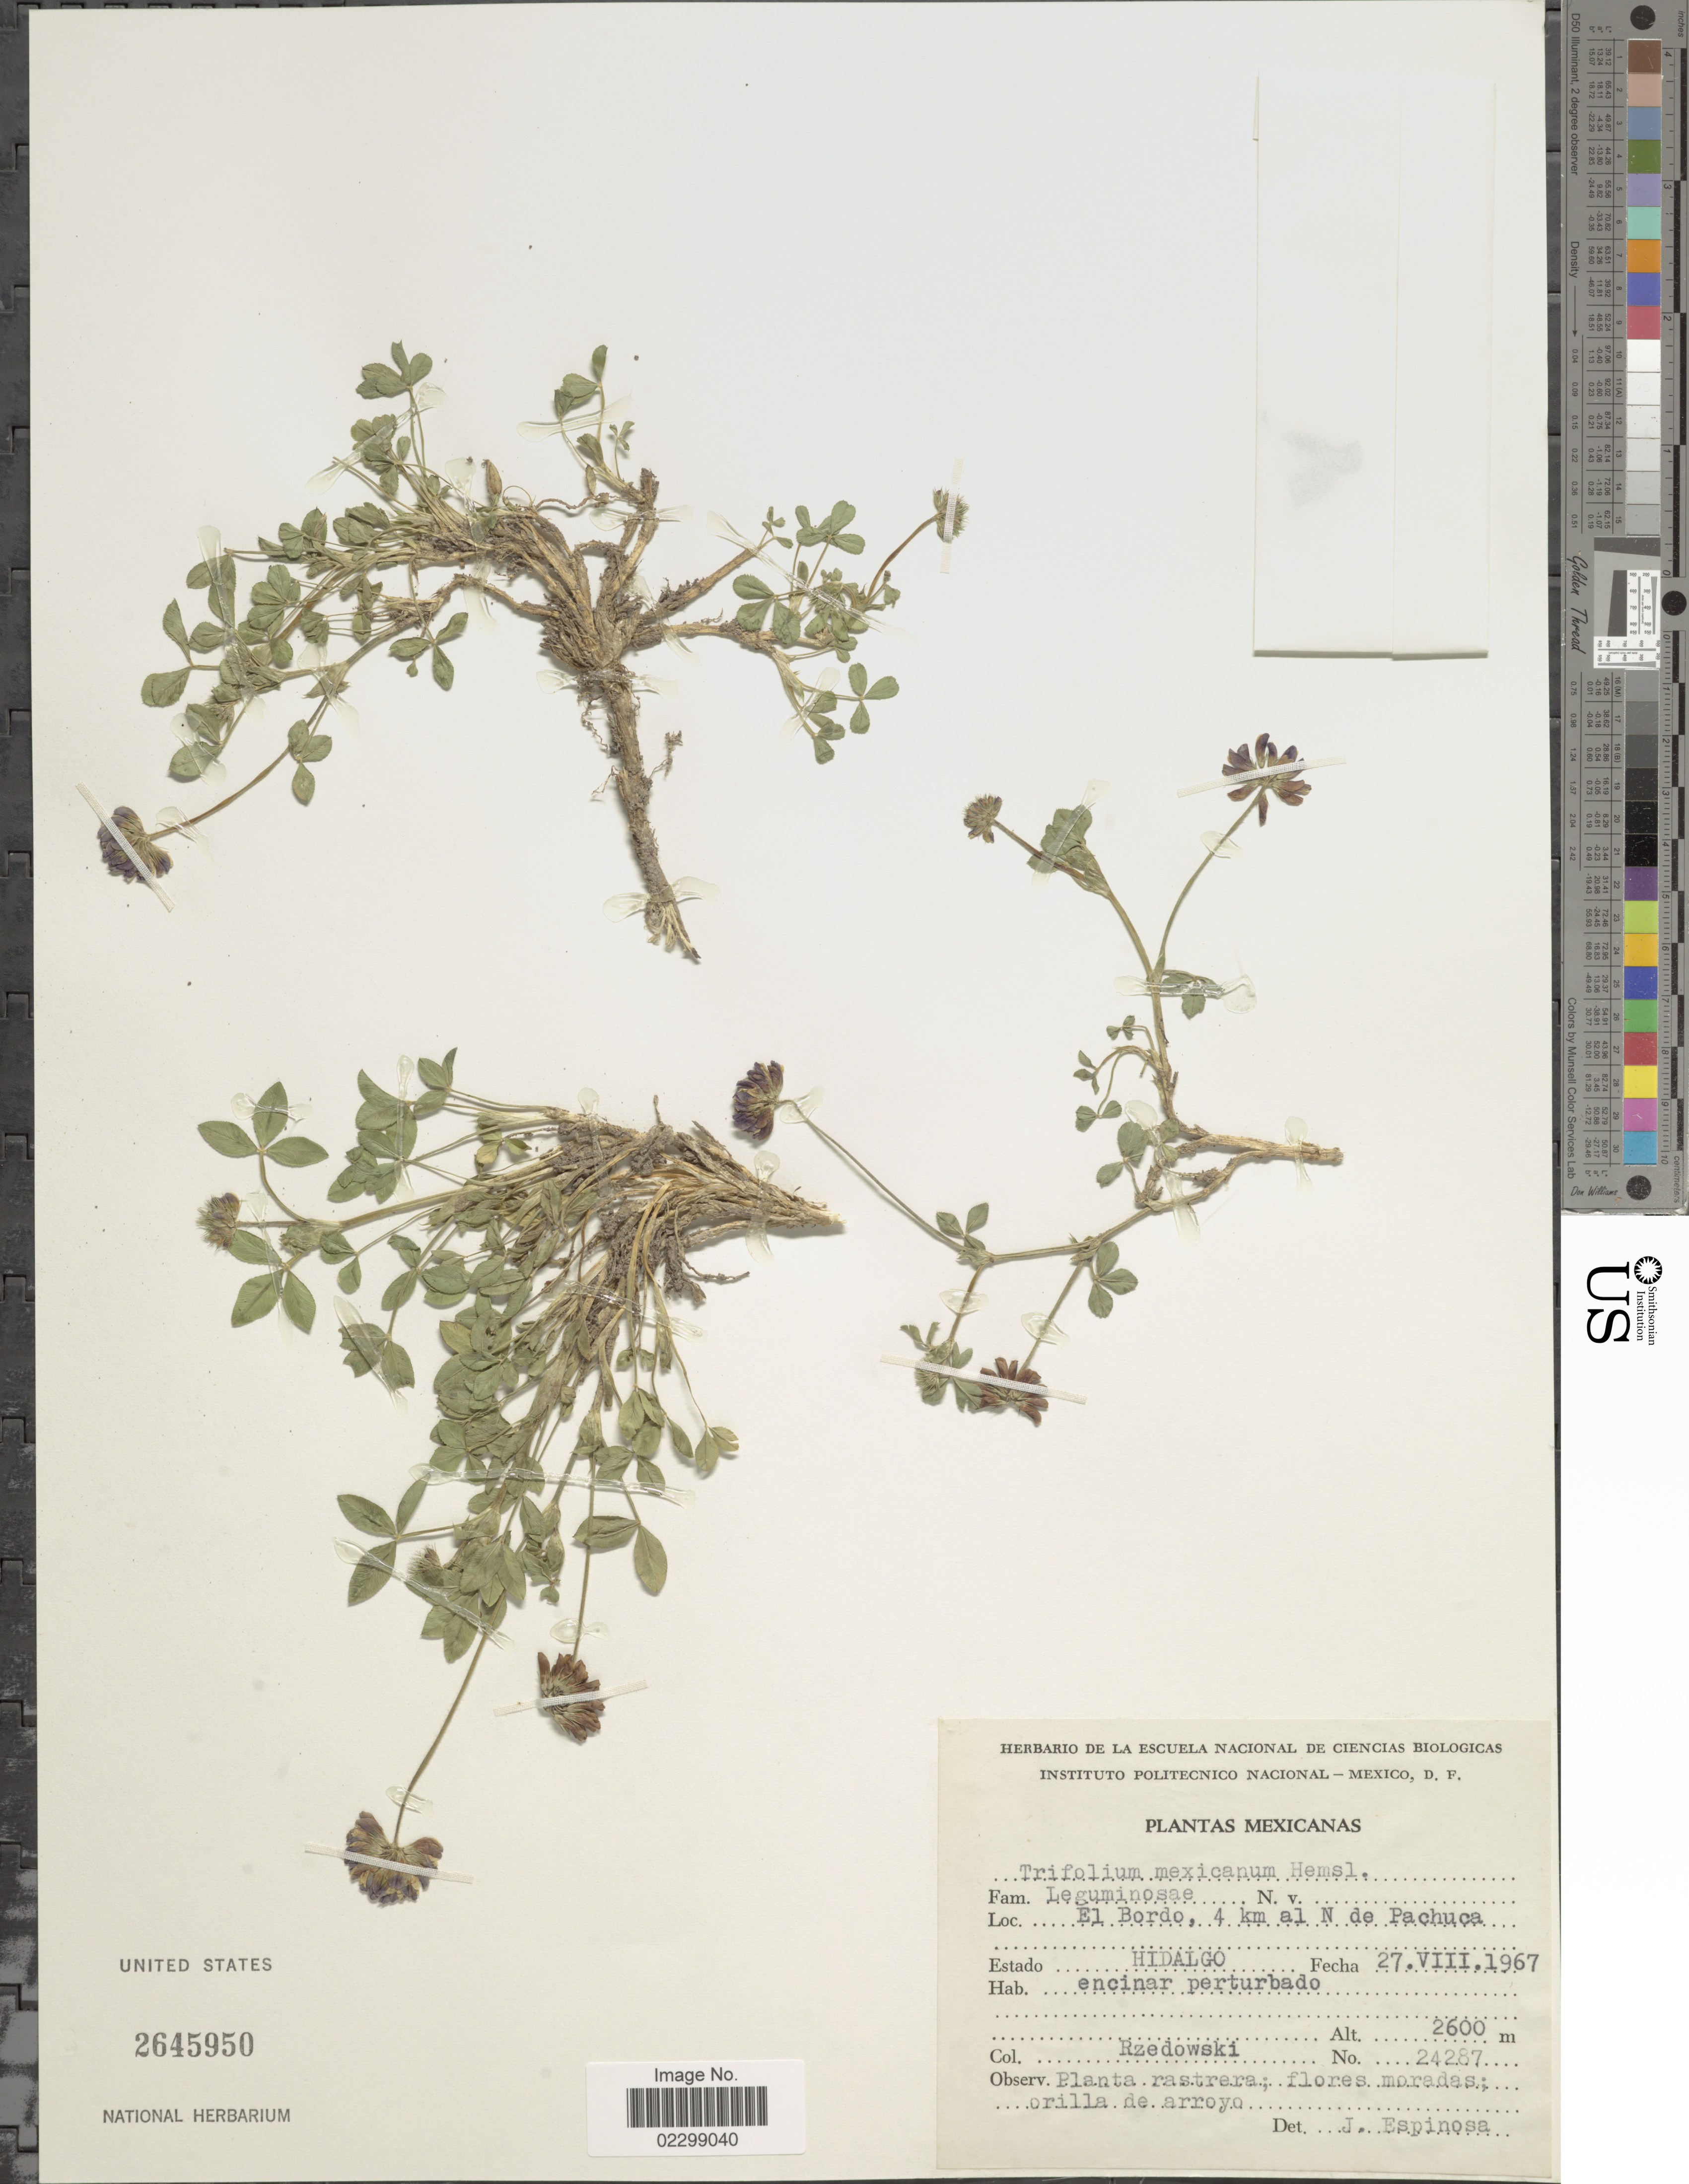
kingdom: Plantae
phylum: Tracheophyta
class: Magnoliopsida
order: Fabales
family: Fabaceae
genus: Trifolium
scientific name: Trifolium mexicanum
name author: Hemsl.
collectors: Rzedowski, --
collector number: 24287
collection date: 1967-08-27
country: Mexico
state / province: Hidalgo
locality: El Bordo, 4 km al N de Pachuca, encinar perturbado, orilla de arroyo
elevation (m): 2600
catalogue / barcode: US 2645950